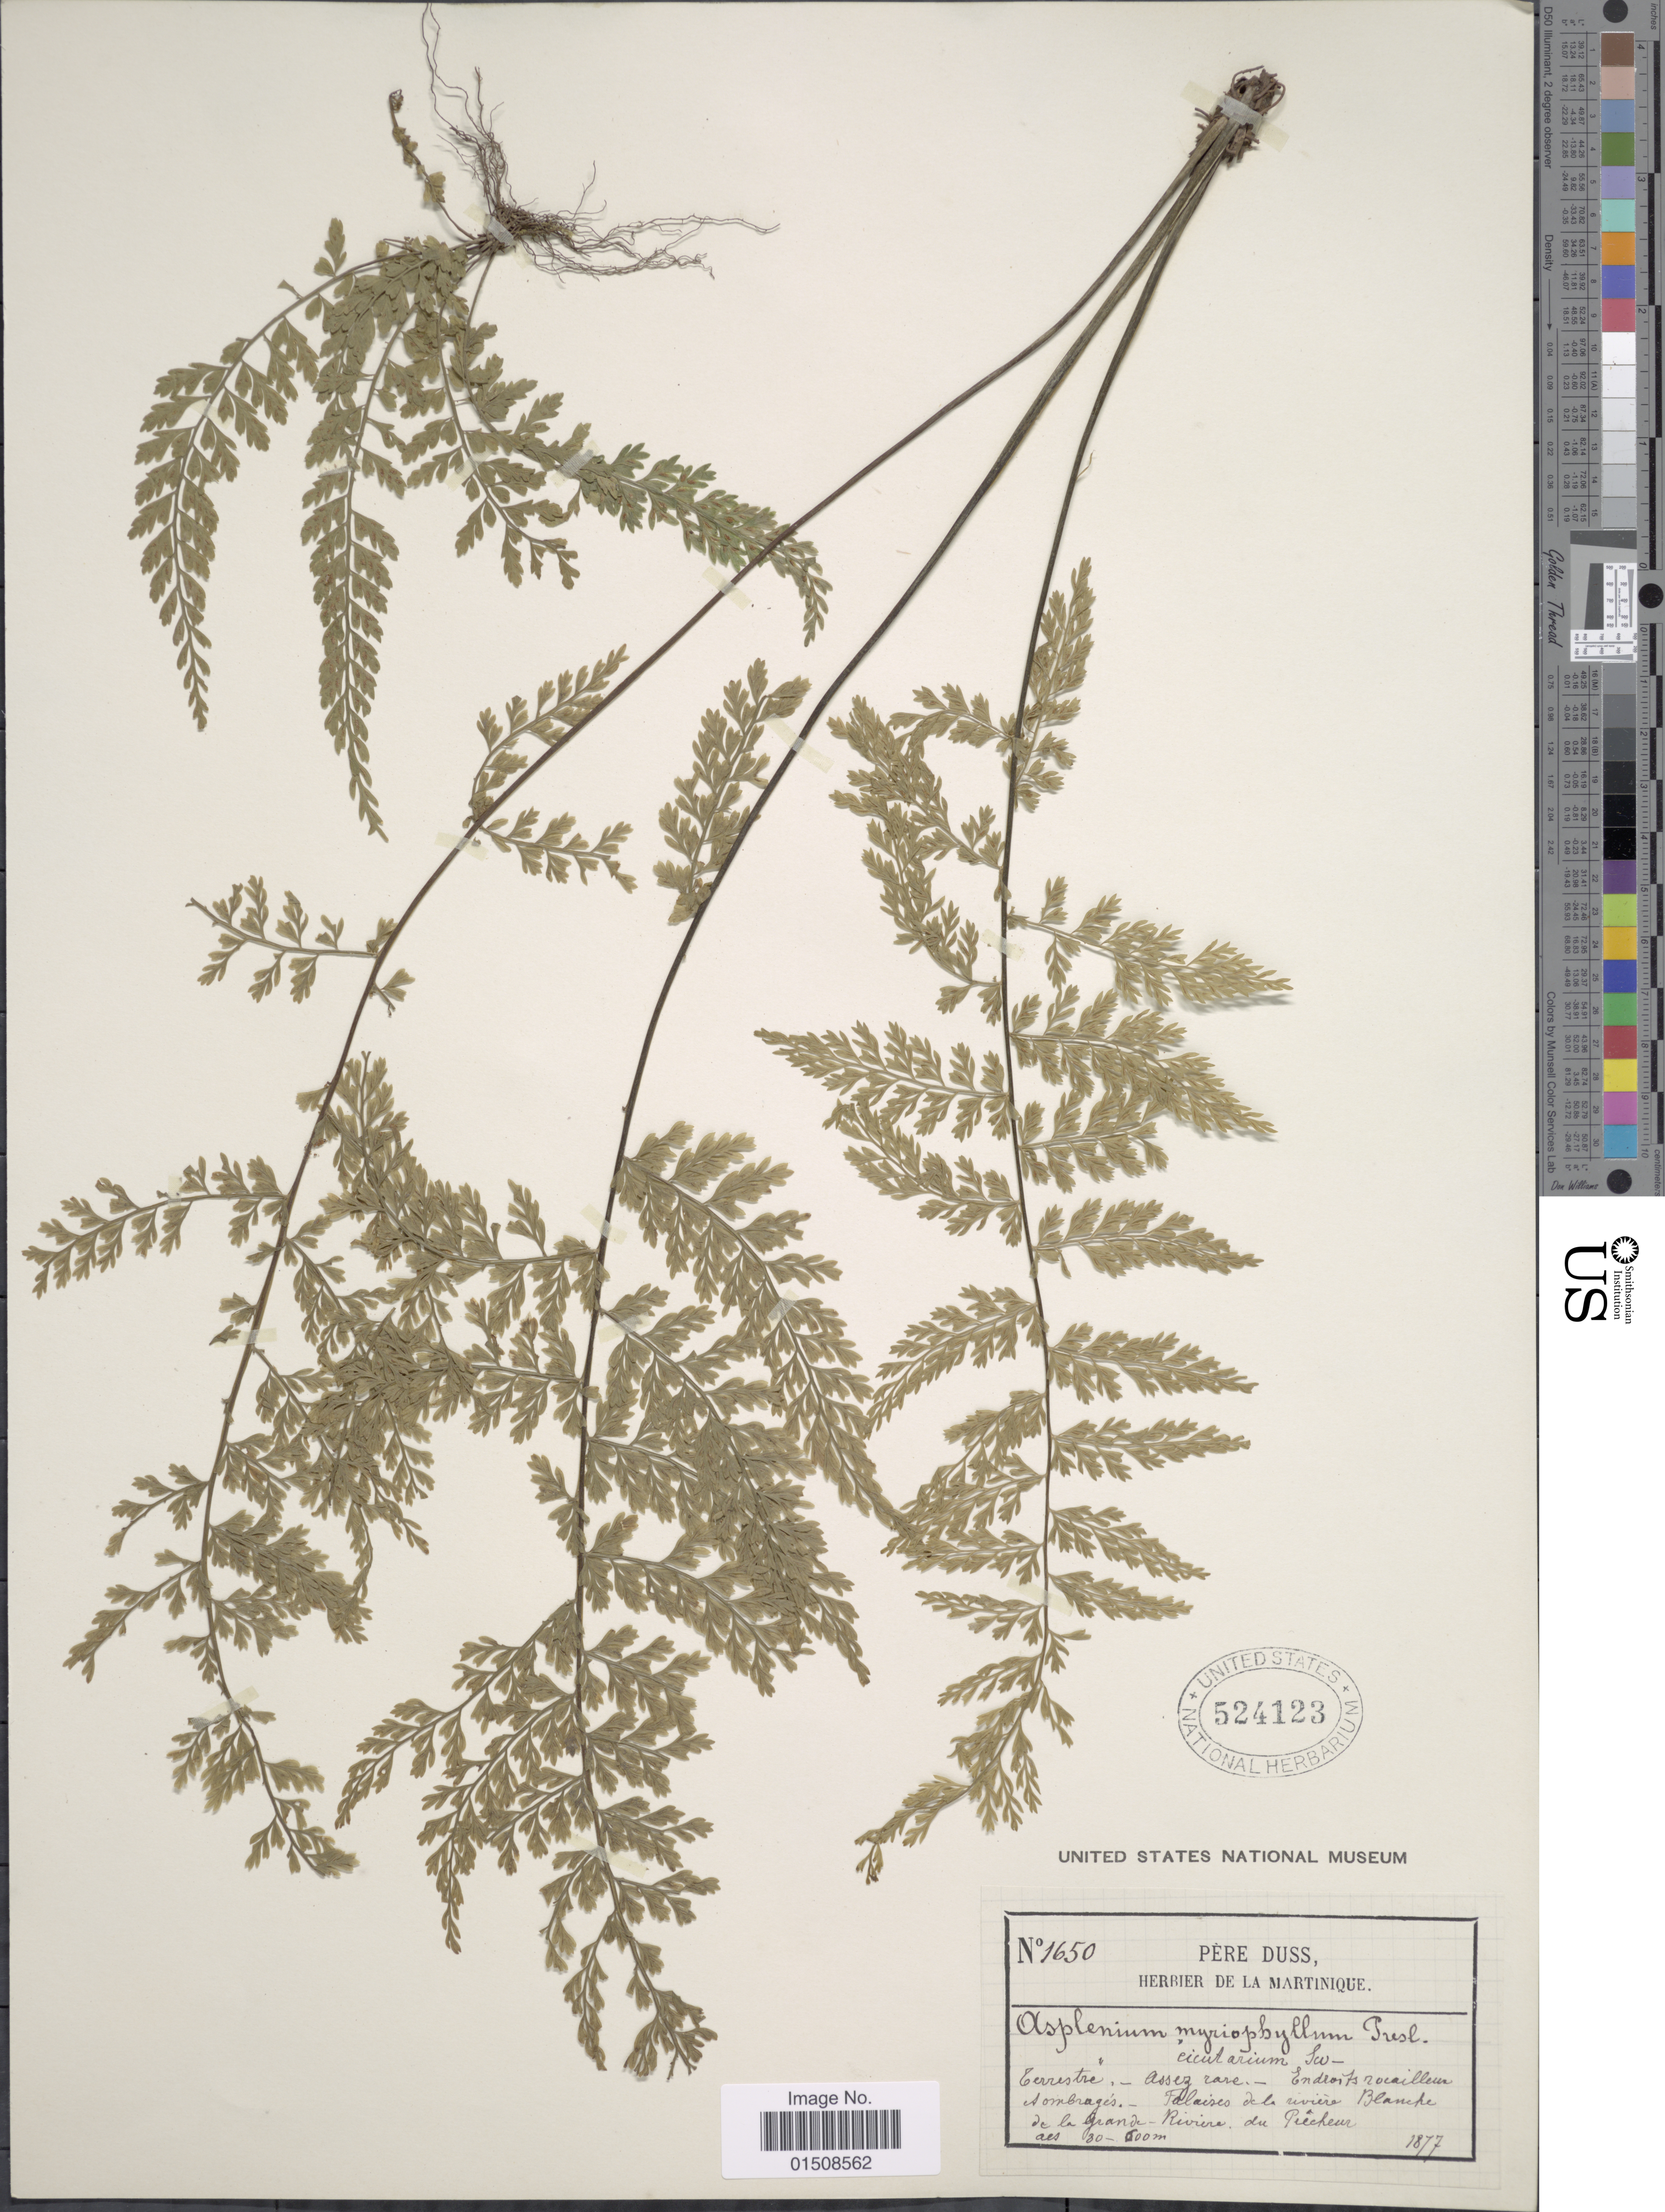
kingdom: Plantae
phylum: Tracheophyta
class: Polypodiopsida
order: Polypodiales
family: Aspleniaceae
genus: Asplenium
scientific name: Asplenium cristatum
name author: Lam.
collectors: Père Duss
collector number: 1650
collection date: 1877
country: Martinique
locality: Terrestre - Assez rare- Endroits rocailleux et ombrages - Falaises de la Rivière Blanche de la Grande- Rivière du Prêcheur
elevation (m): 30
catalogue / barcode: US 524123